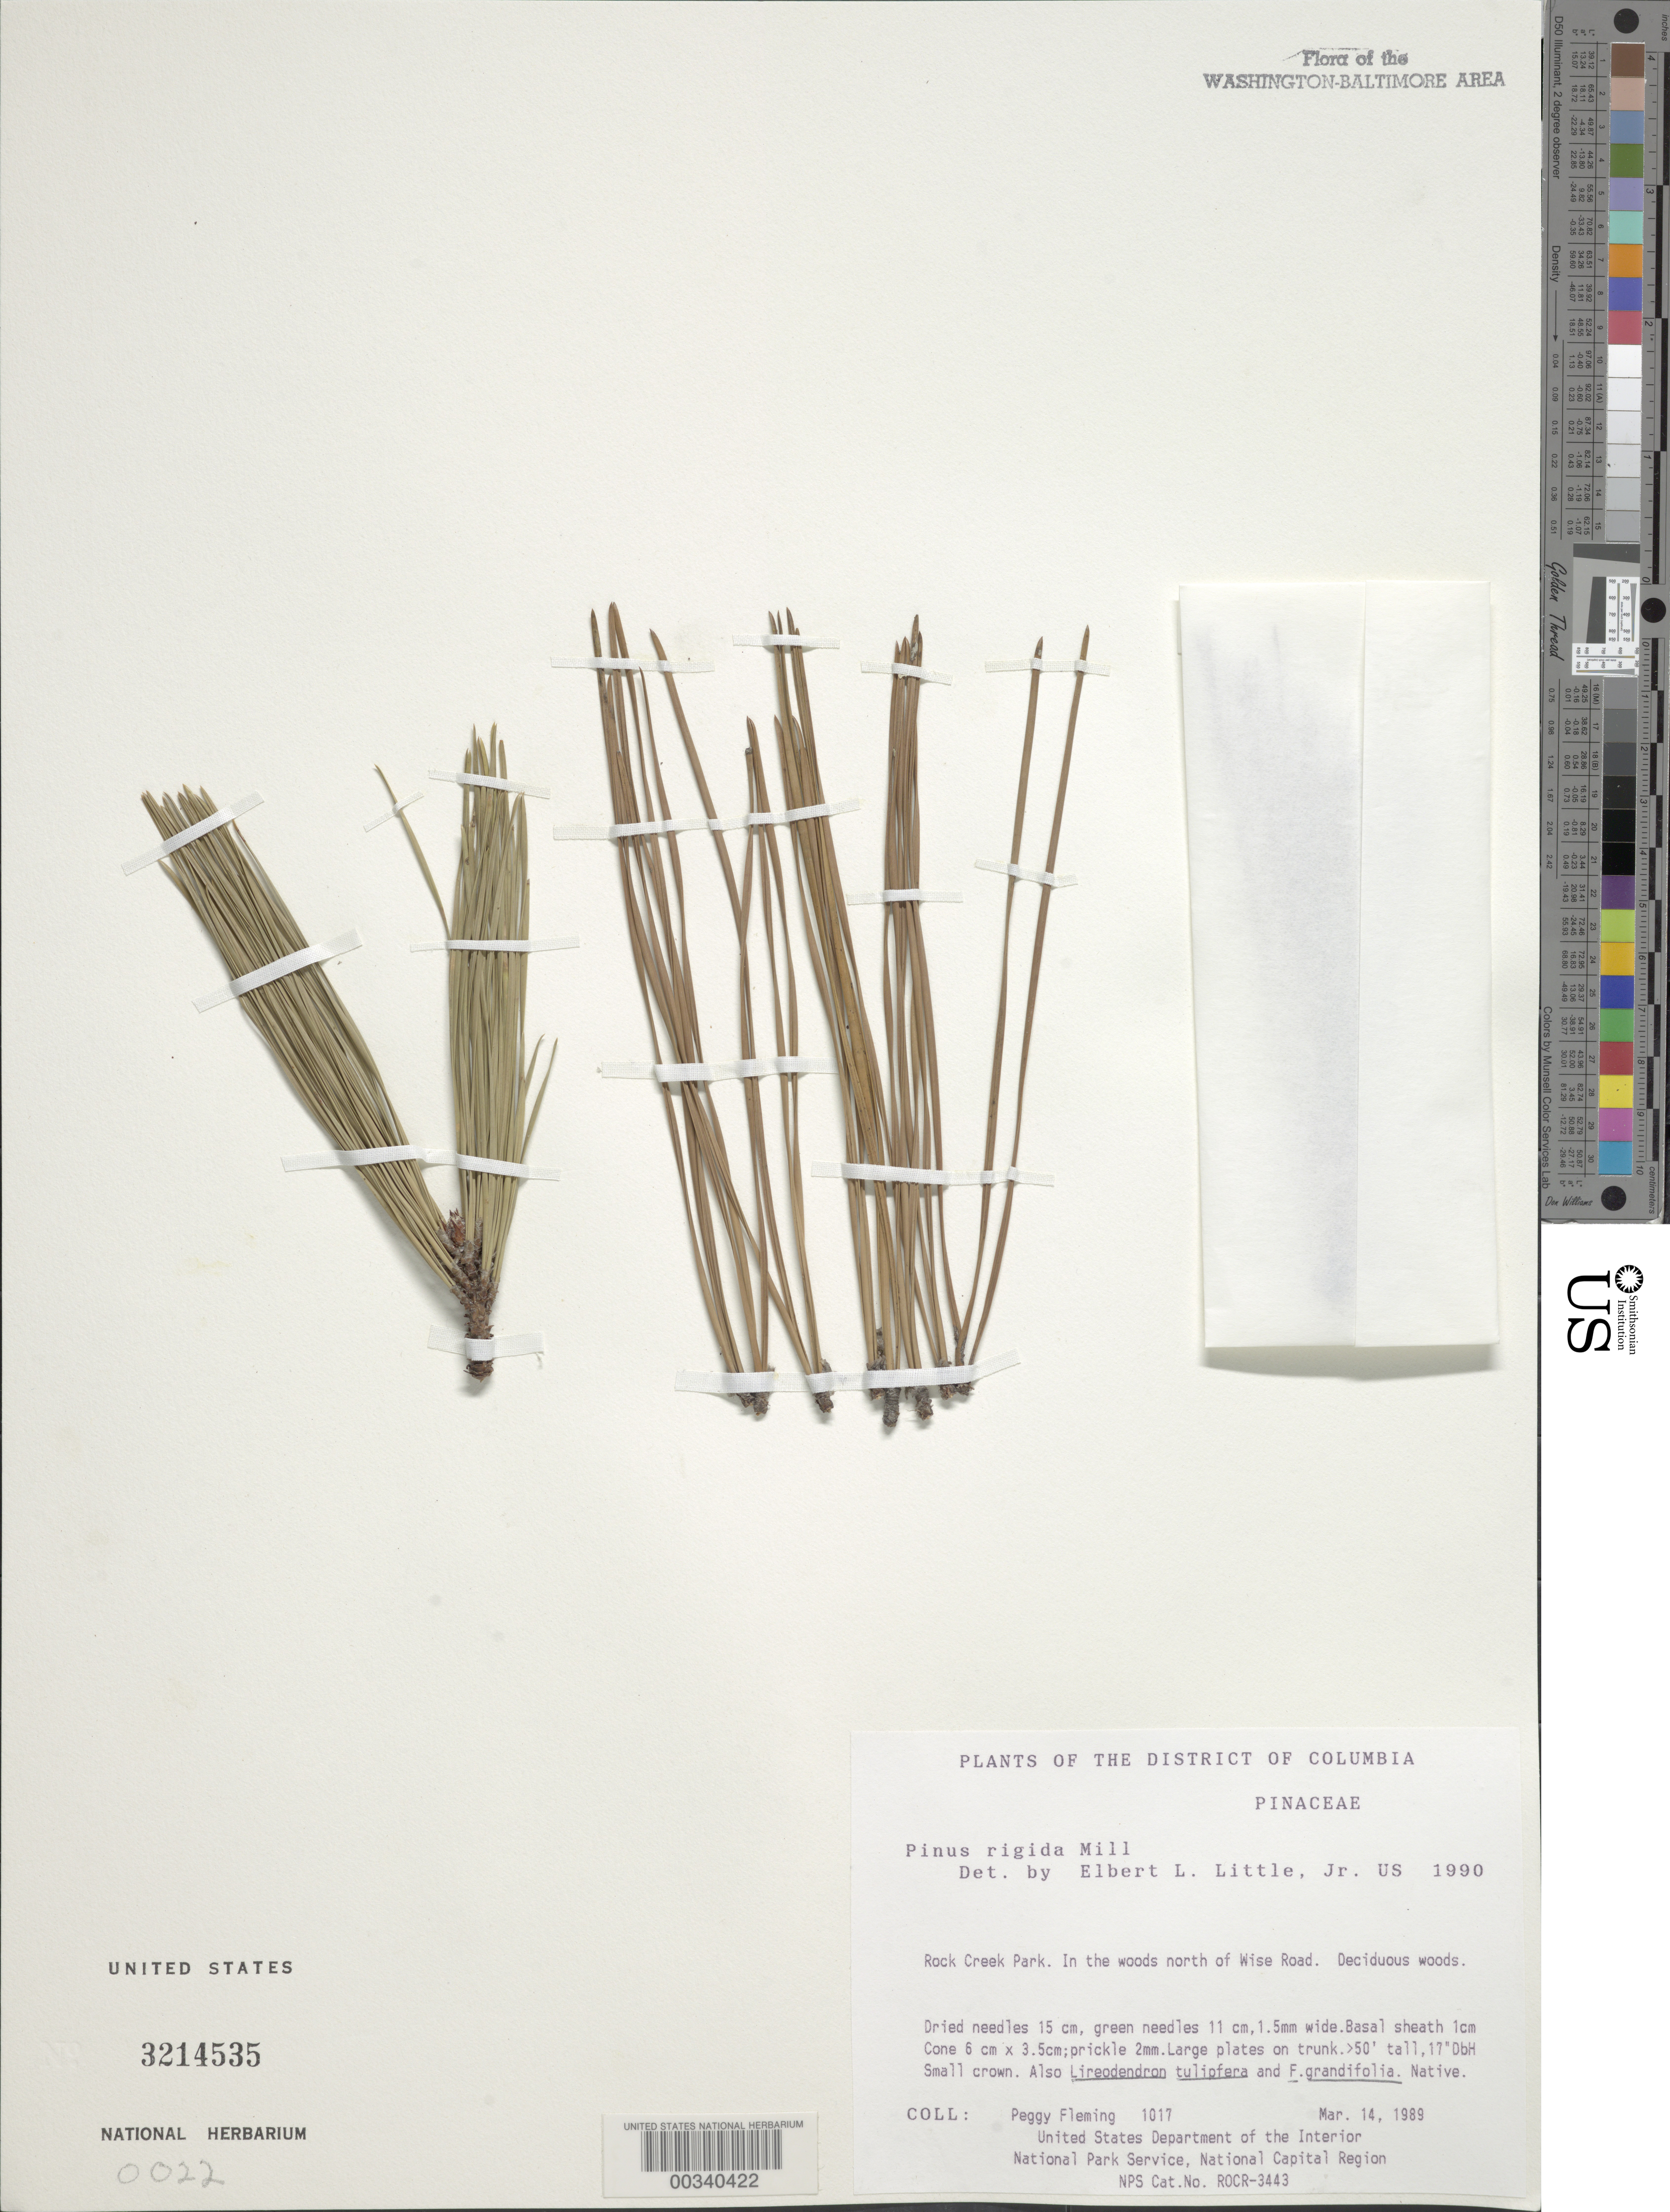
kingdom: Plantae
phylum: Tracheophyta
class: Pinopsida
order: Pinales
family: Pinaceae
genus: Pinus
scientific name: Pinus rigida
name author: Mill.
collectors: P. Fleming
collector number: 1017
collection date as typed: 14 Mar 1989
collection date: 1989-03-14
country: United States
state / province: District of Columbia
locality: Rock Creek Park, N of Wise road Rock Creek Park and Vicinity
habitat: Deciduous woods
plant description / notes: Large plates on trunk. >50' tall, 17" DbH.